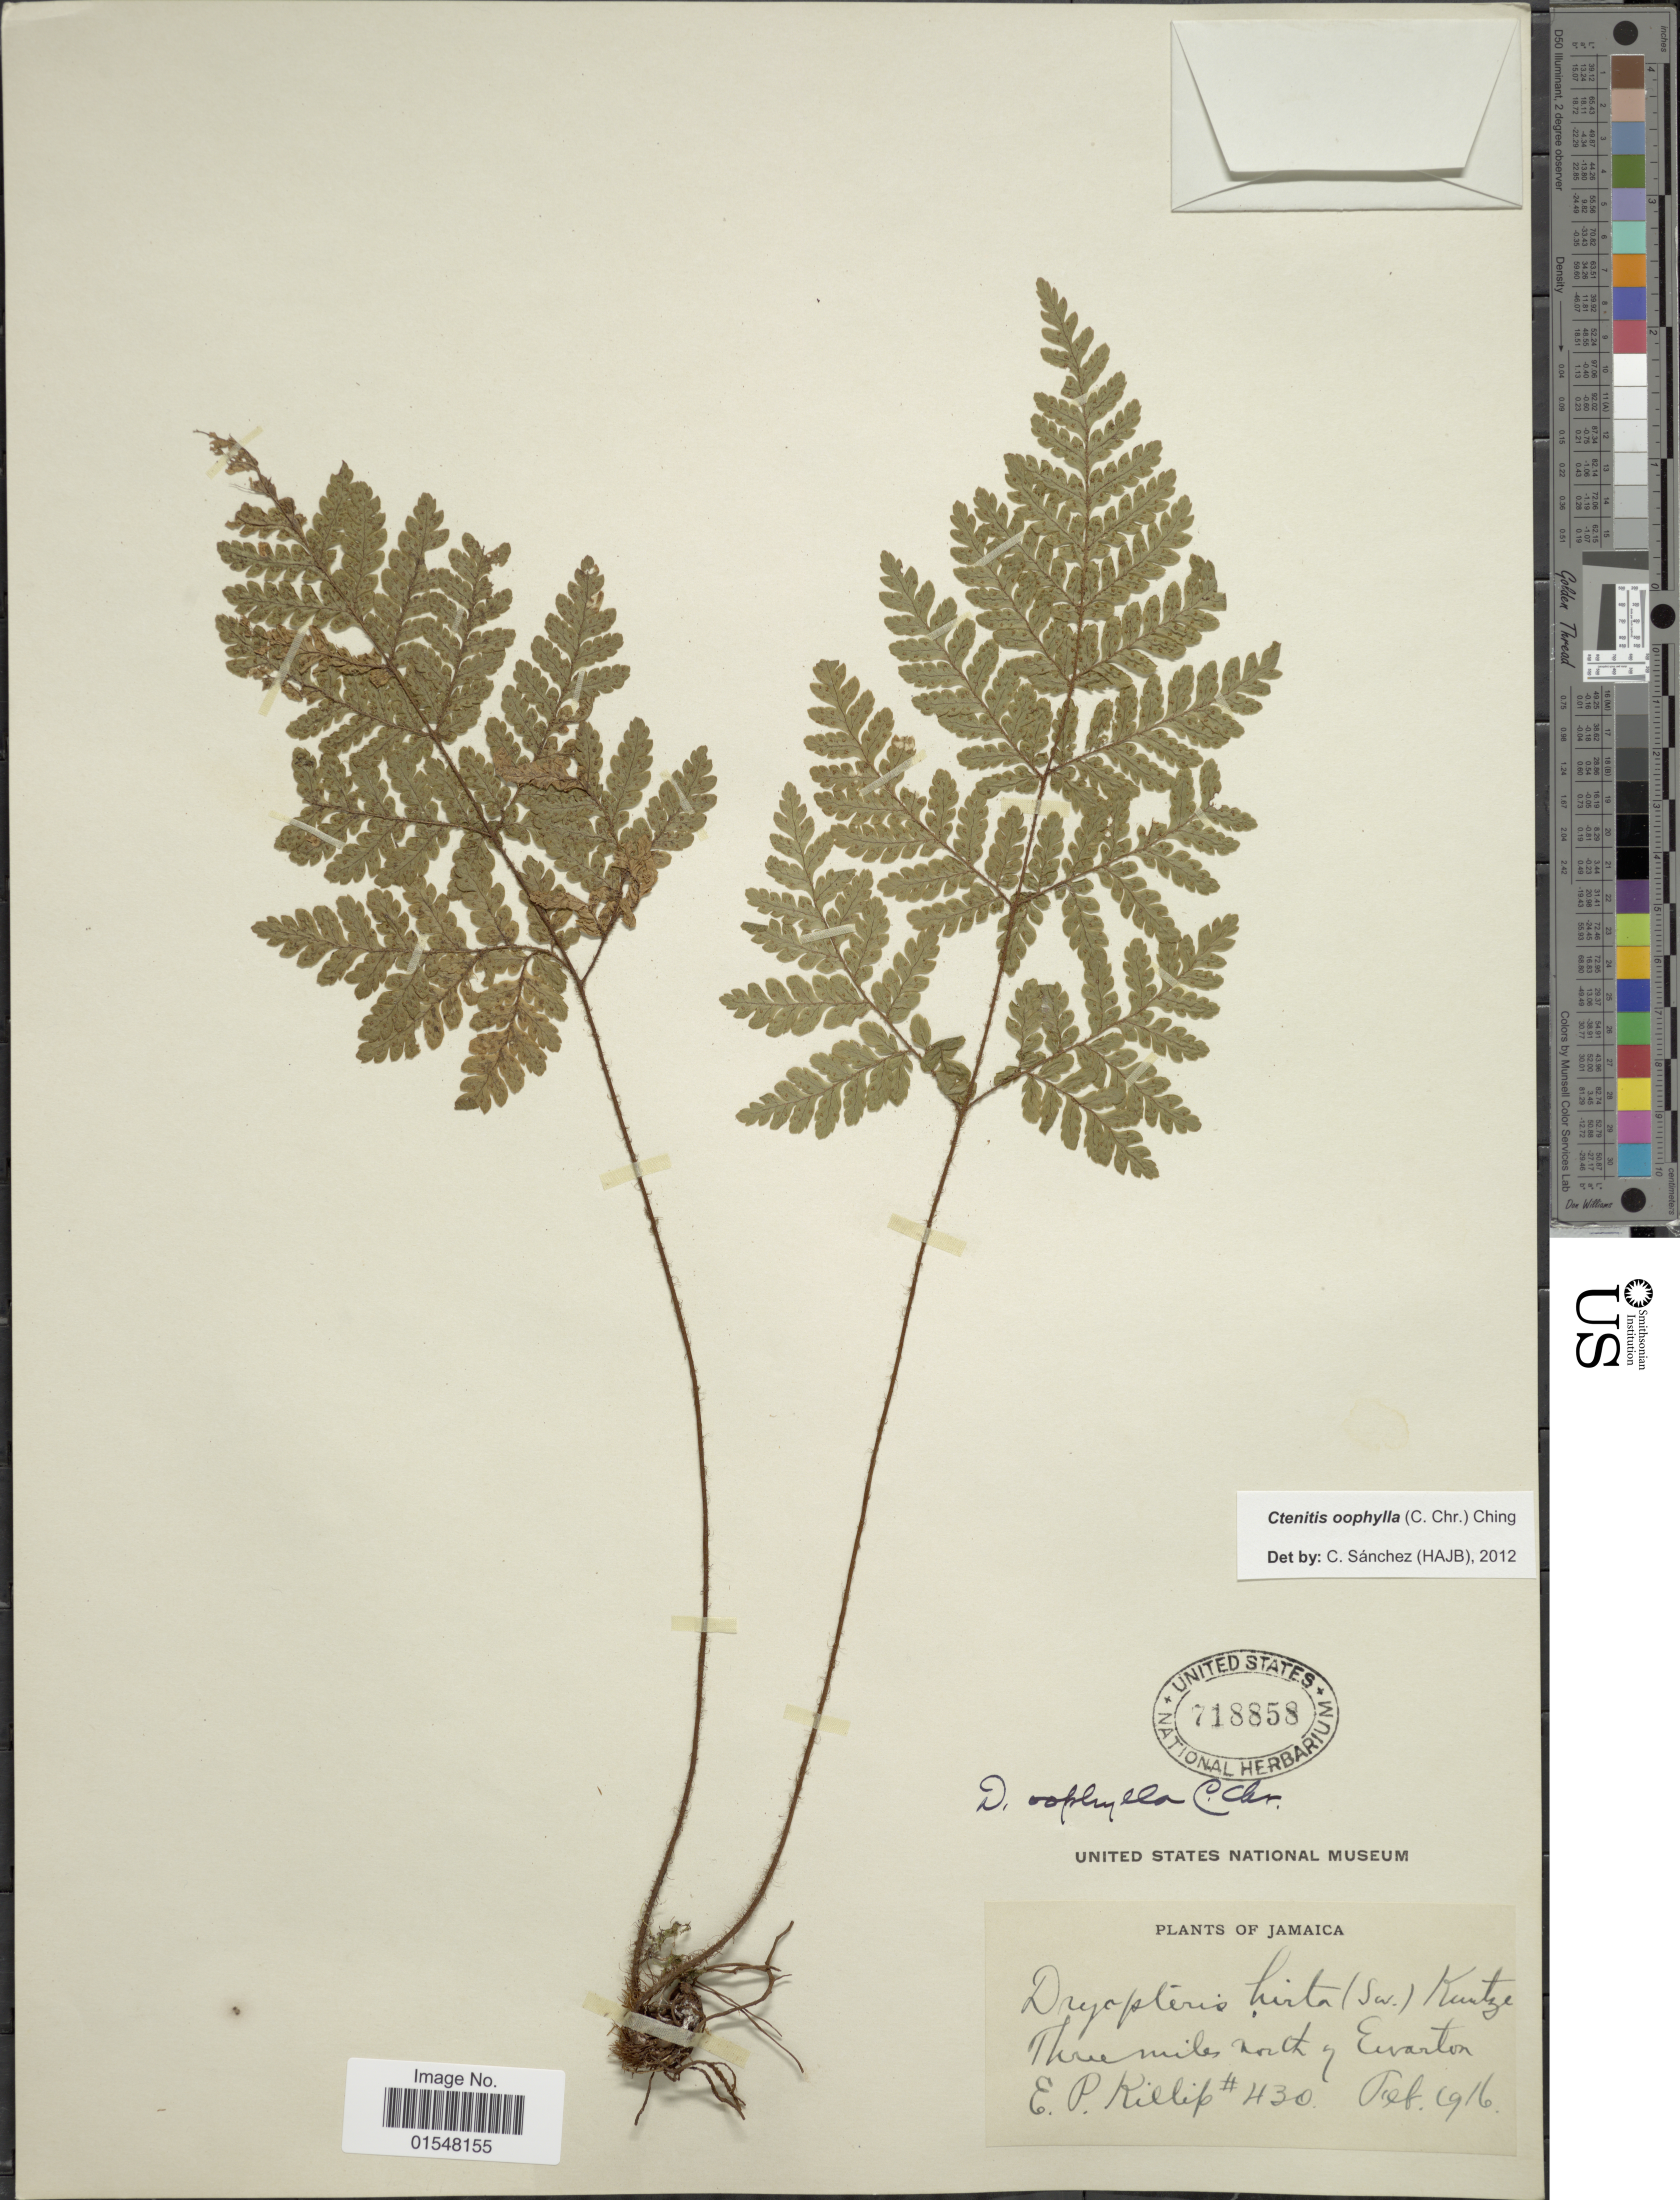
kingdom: Plantae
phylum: Tracheophyta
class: Polypodiopsida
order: Polypodiales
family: Dryopteridaceae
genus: Ctenitis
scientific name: Ctenitis oophylla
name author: (C. Chr.) Ching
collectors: E. P. Killip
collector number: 430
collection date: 1916-02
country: Jamaica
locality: Three miles north of Ewarton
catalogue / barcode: US 1183817